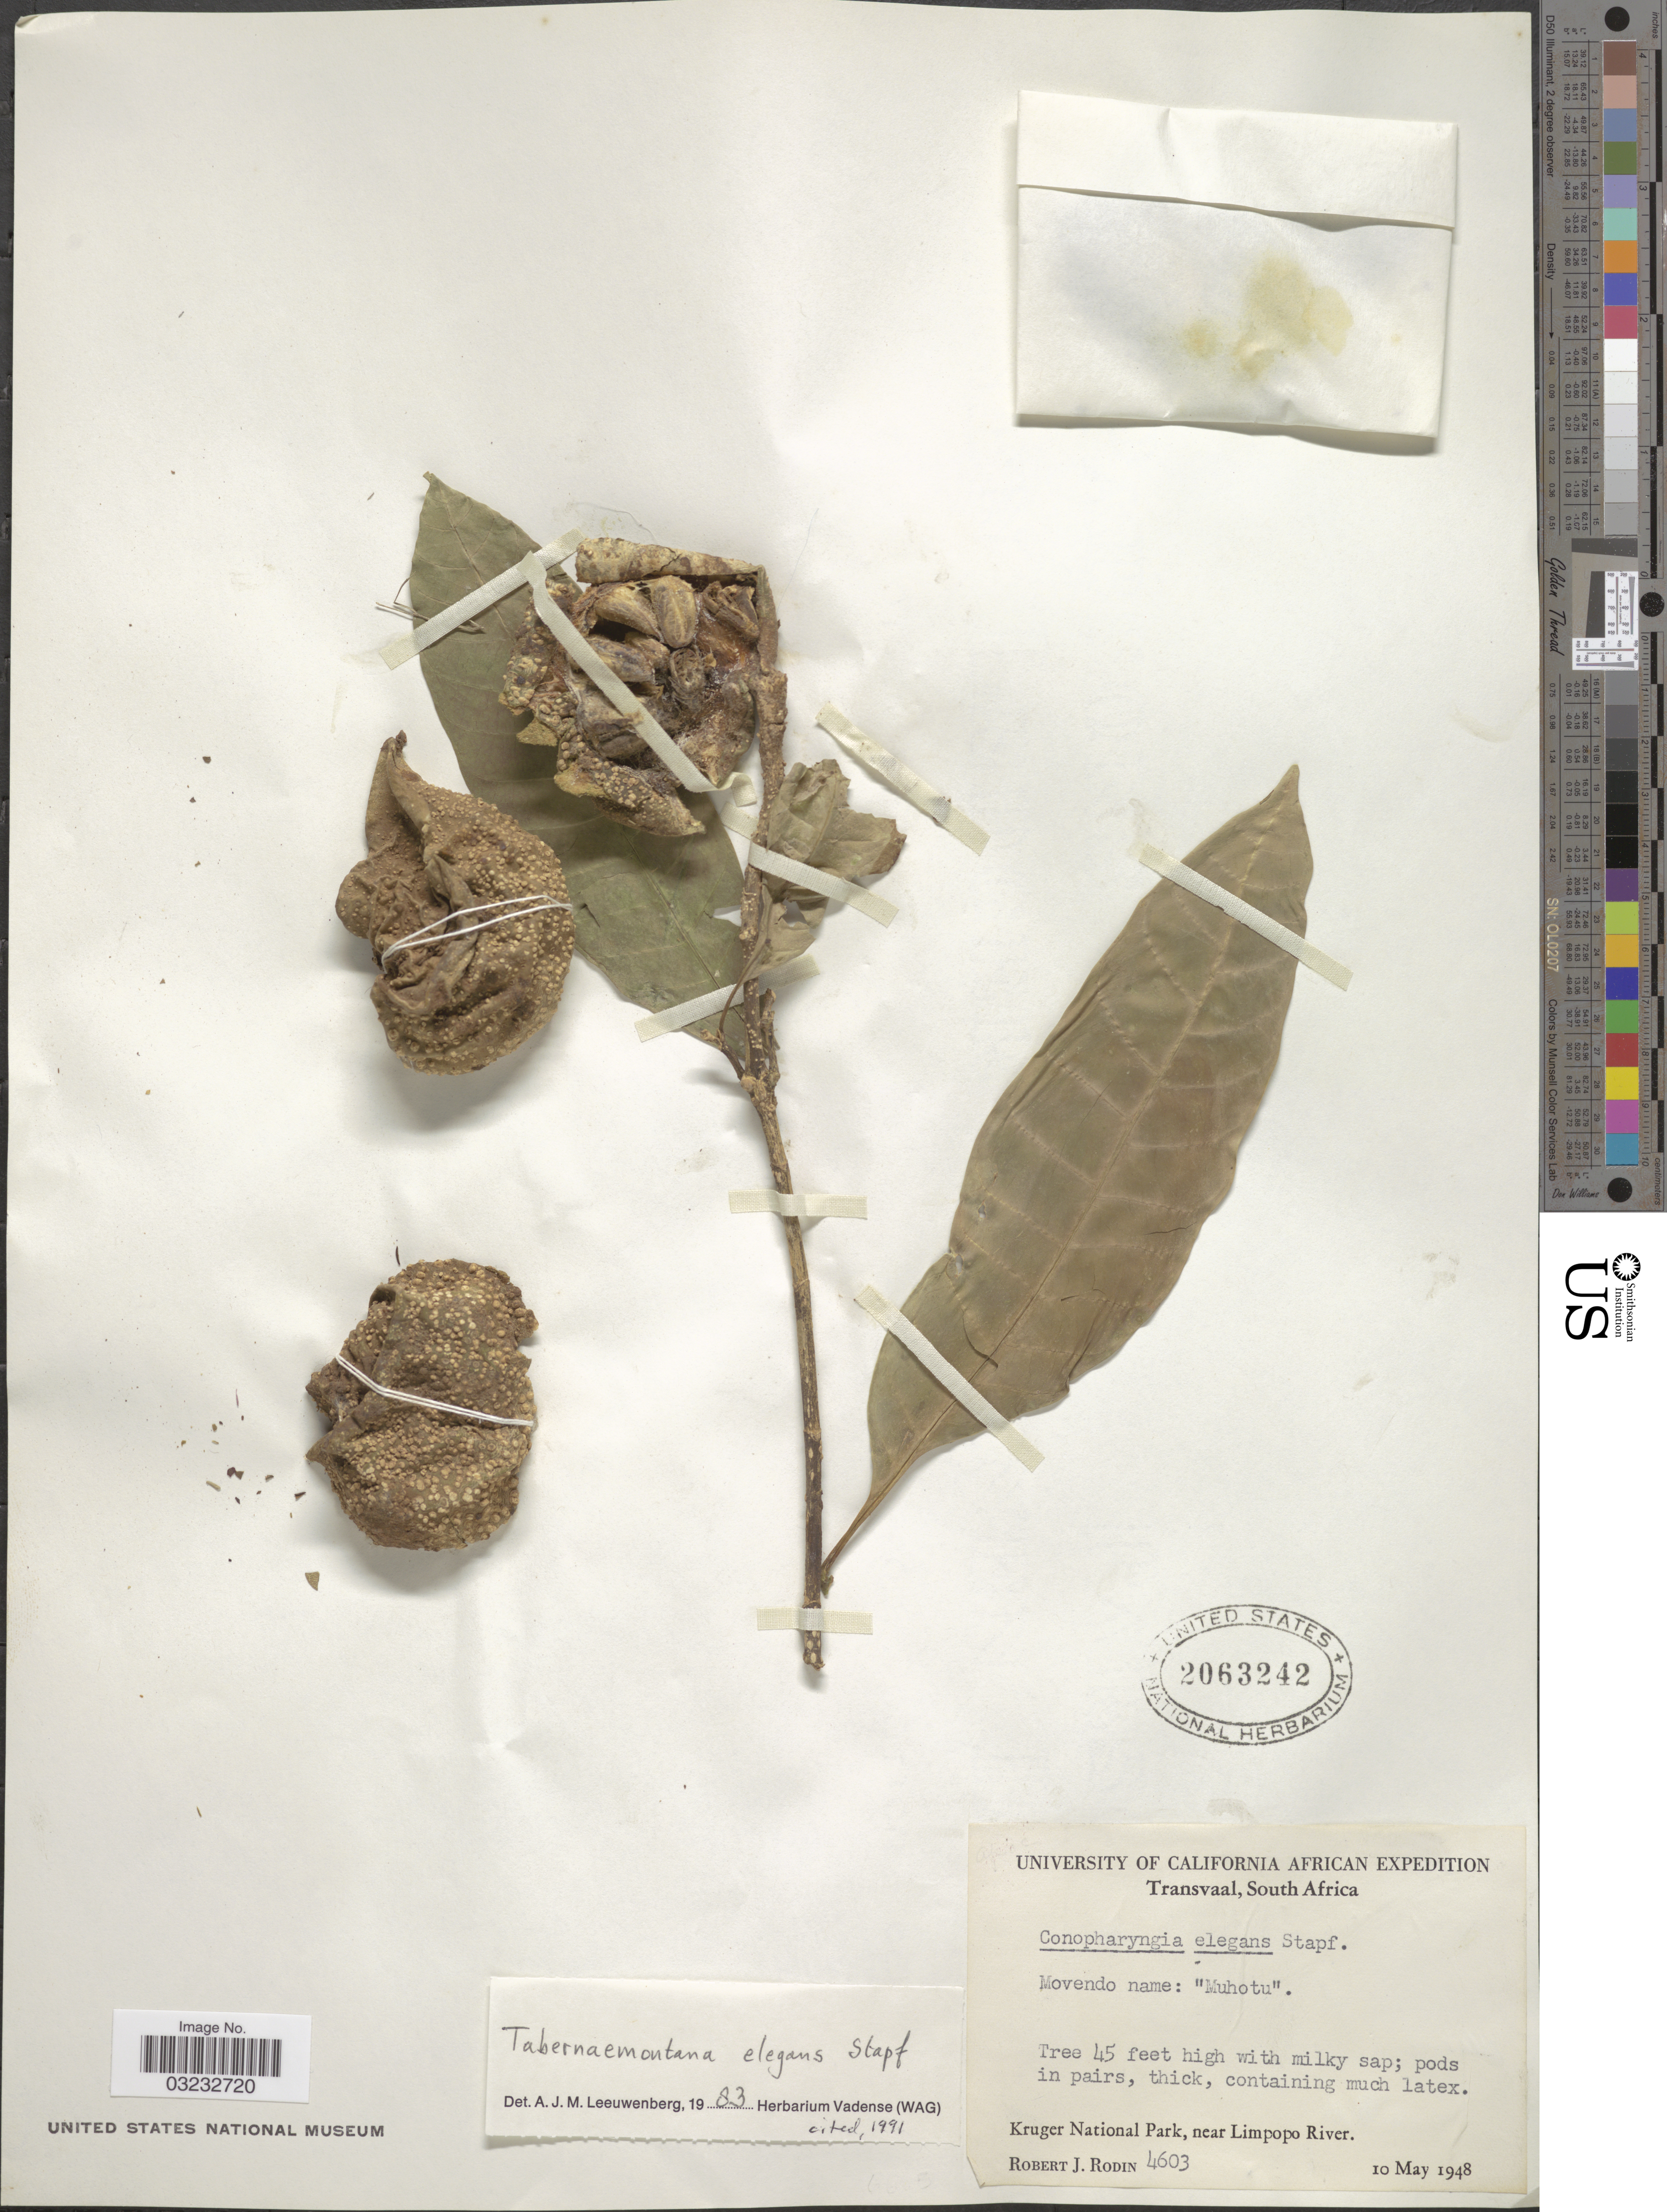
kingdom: Plantae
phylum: Tracheophyta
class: Magnoliopsida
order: Gentianales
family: Apocynaceae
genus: Tabernaemontana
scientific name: Tabernaemontana elegans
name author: Stapf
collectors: R. J. Rodin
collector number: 4603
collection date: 1948-05-10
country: South Africa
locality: Transvaal. Kruger National Park, near Limpopo River.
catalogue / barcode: US 2063242